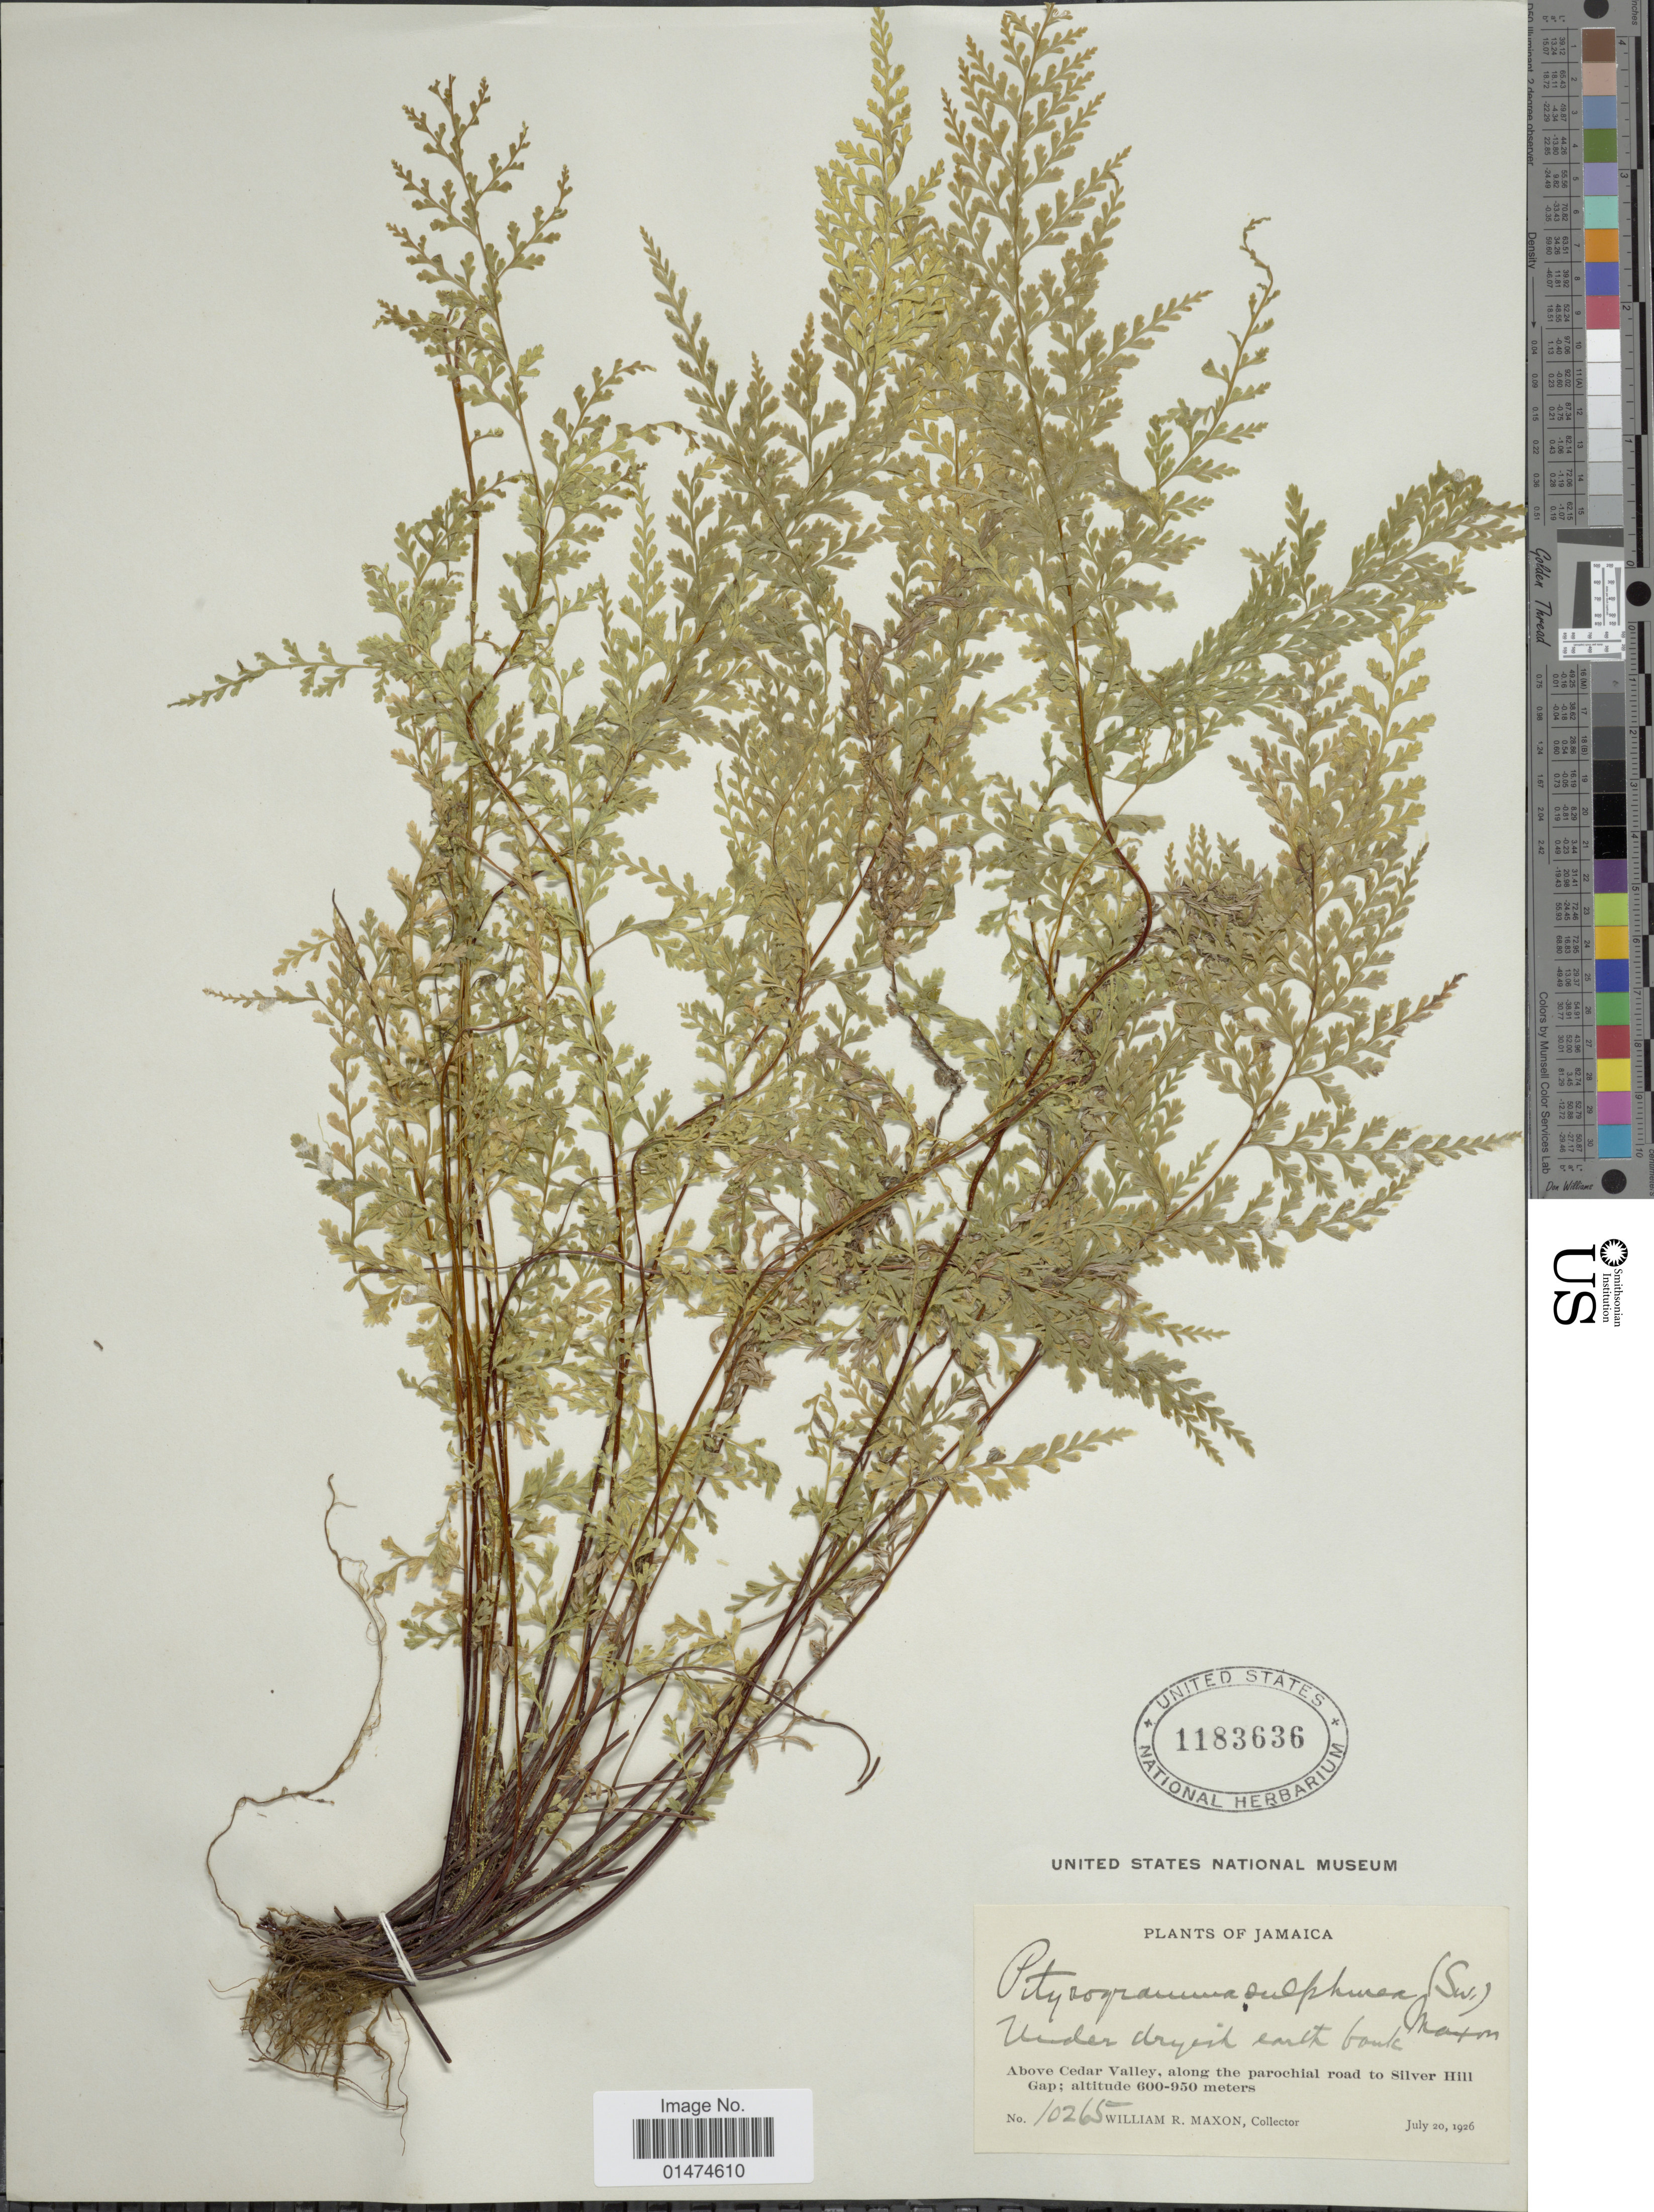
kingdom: Plantae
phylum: Tracheophyta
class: Polypodiopsida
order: Polypodiales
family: Pteridaceae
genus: Pityrogramma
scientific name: Pityrogramma sulphurea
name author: (Sw.) Maxon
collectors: W. R. Maxon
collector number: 10265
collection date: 1926-07-20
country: Jamaica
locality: Jamaica, above Cedar Valley, along the parochial road to Silver Hill Gap.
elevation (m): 600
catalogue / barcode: US 1183636